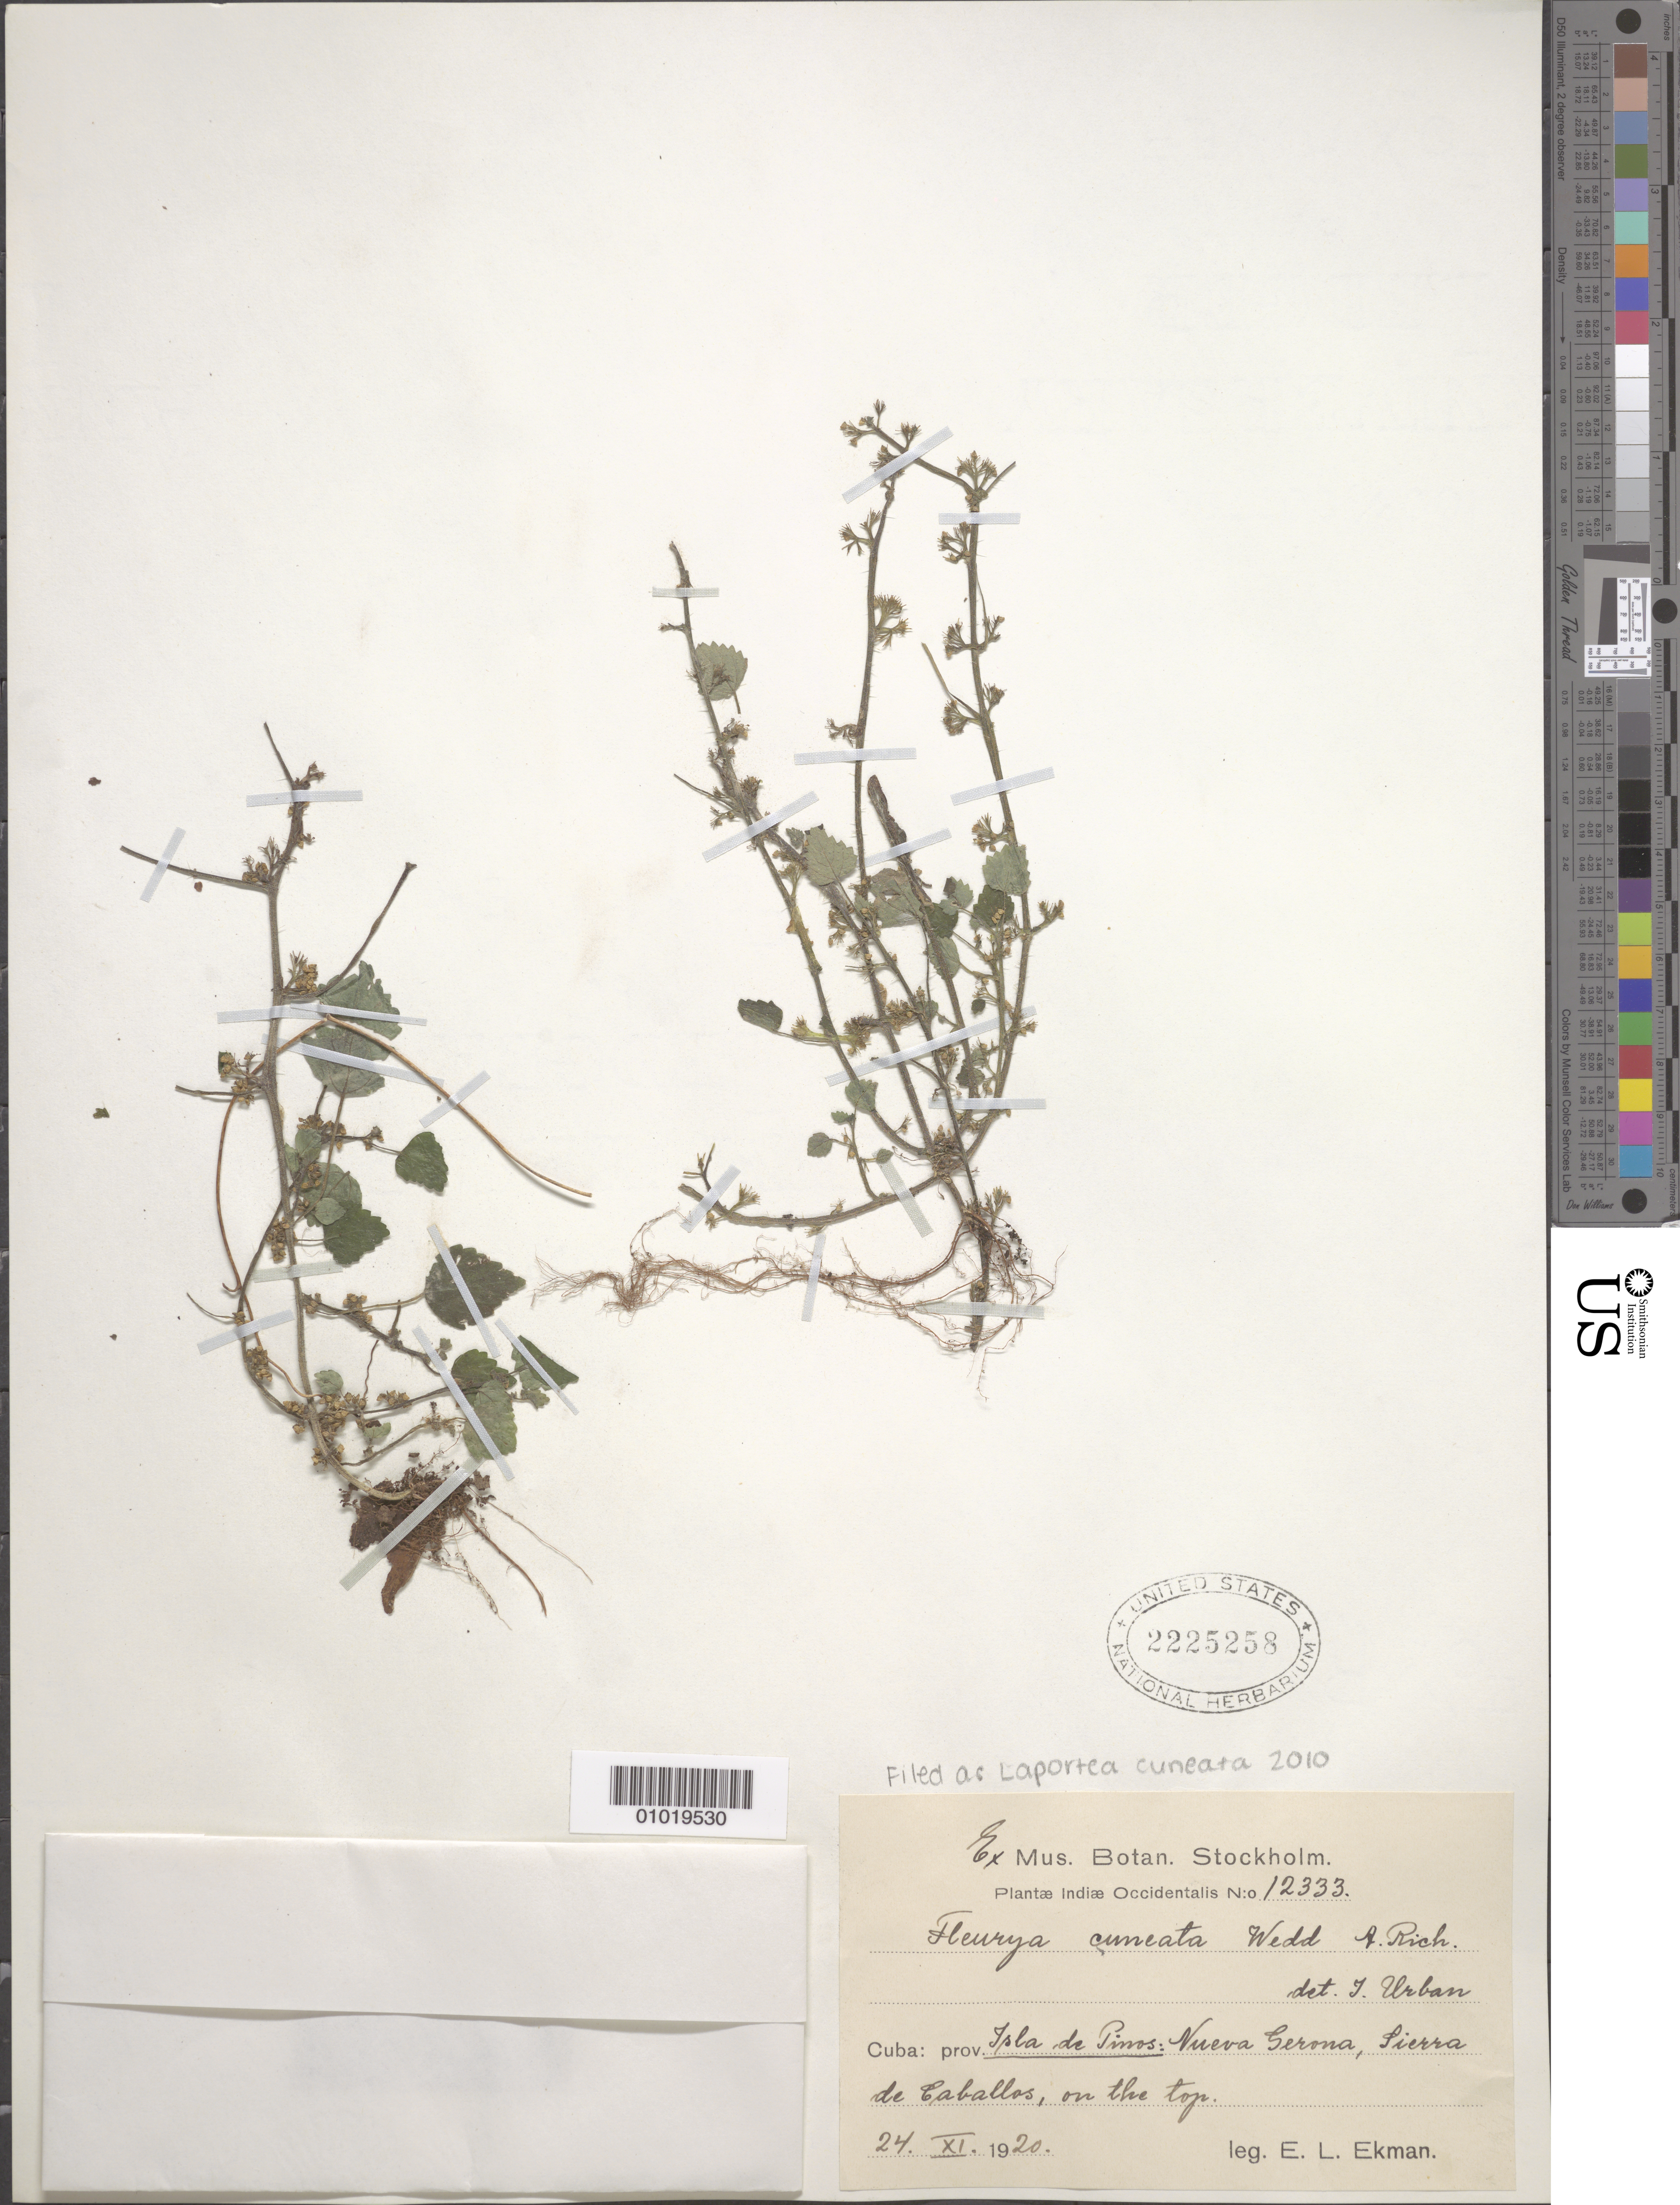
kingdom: Plantae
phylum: Tracheophyta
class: Magnoliopsida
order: Rosales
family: Urticaceae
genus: Laportea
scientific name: Laportea cuneata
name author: (A. Rich.) Chew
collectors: E. L. Ekman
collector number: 12333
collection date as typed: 24 Nov 1920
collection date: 1920-11-24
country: Cuba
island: Isla de la Juventud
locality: Isla de Pinos: Vueva Serona, Sierra de Caballos, on the top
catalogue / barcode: US 2225258